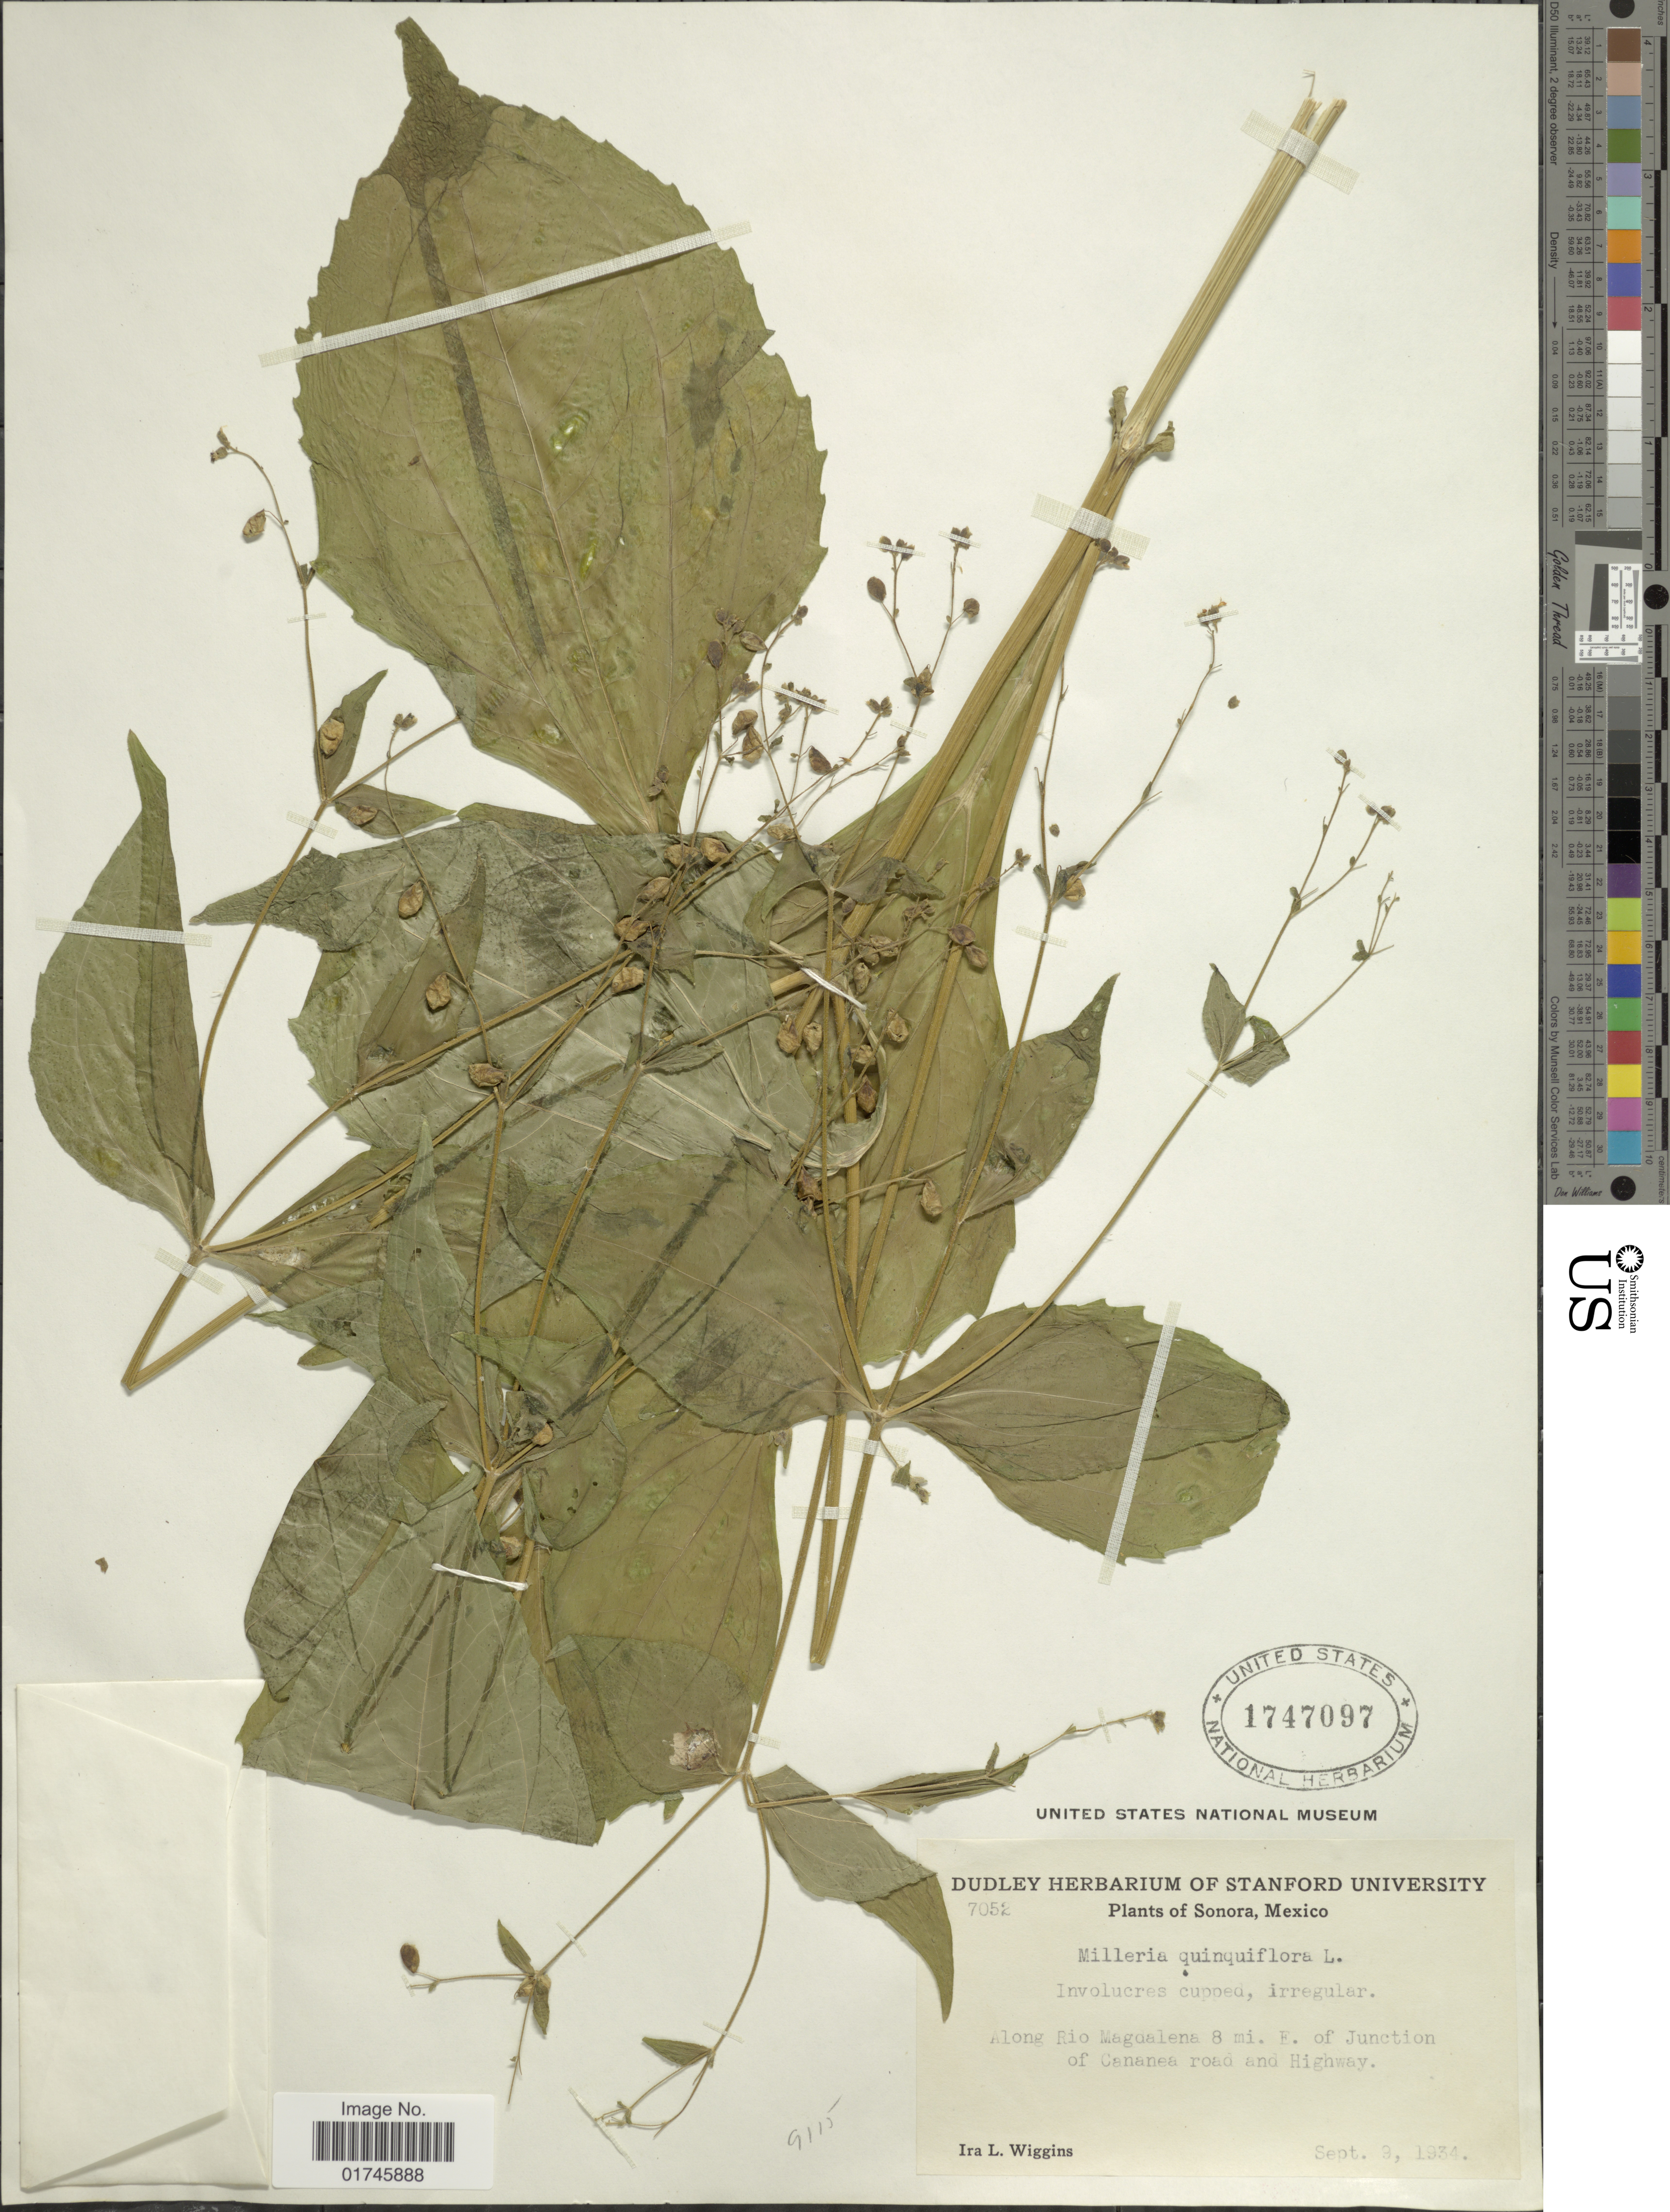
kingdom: Plantae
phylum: Tracheophyta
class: Magnoliopsida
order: Asterales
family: Asteraceae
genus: Milleria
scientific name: Milleria quinqueflora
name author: L.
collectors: I. L. Wiggins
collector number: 7052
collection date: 1934-09-09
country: Mexico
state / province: Sonora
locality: Sonara, Mexico. Along Rio Magdalena 8 mi. E. of Junction of Cananea road and Highway.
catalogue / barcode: US 1747097